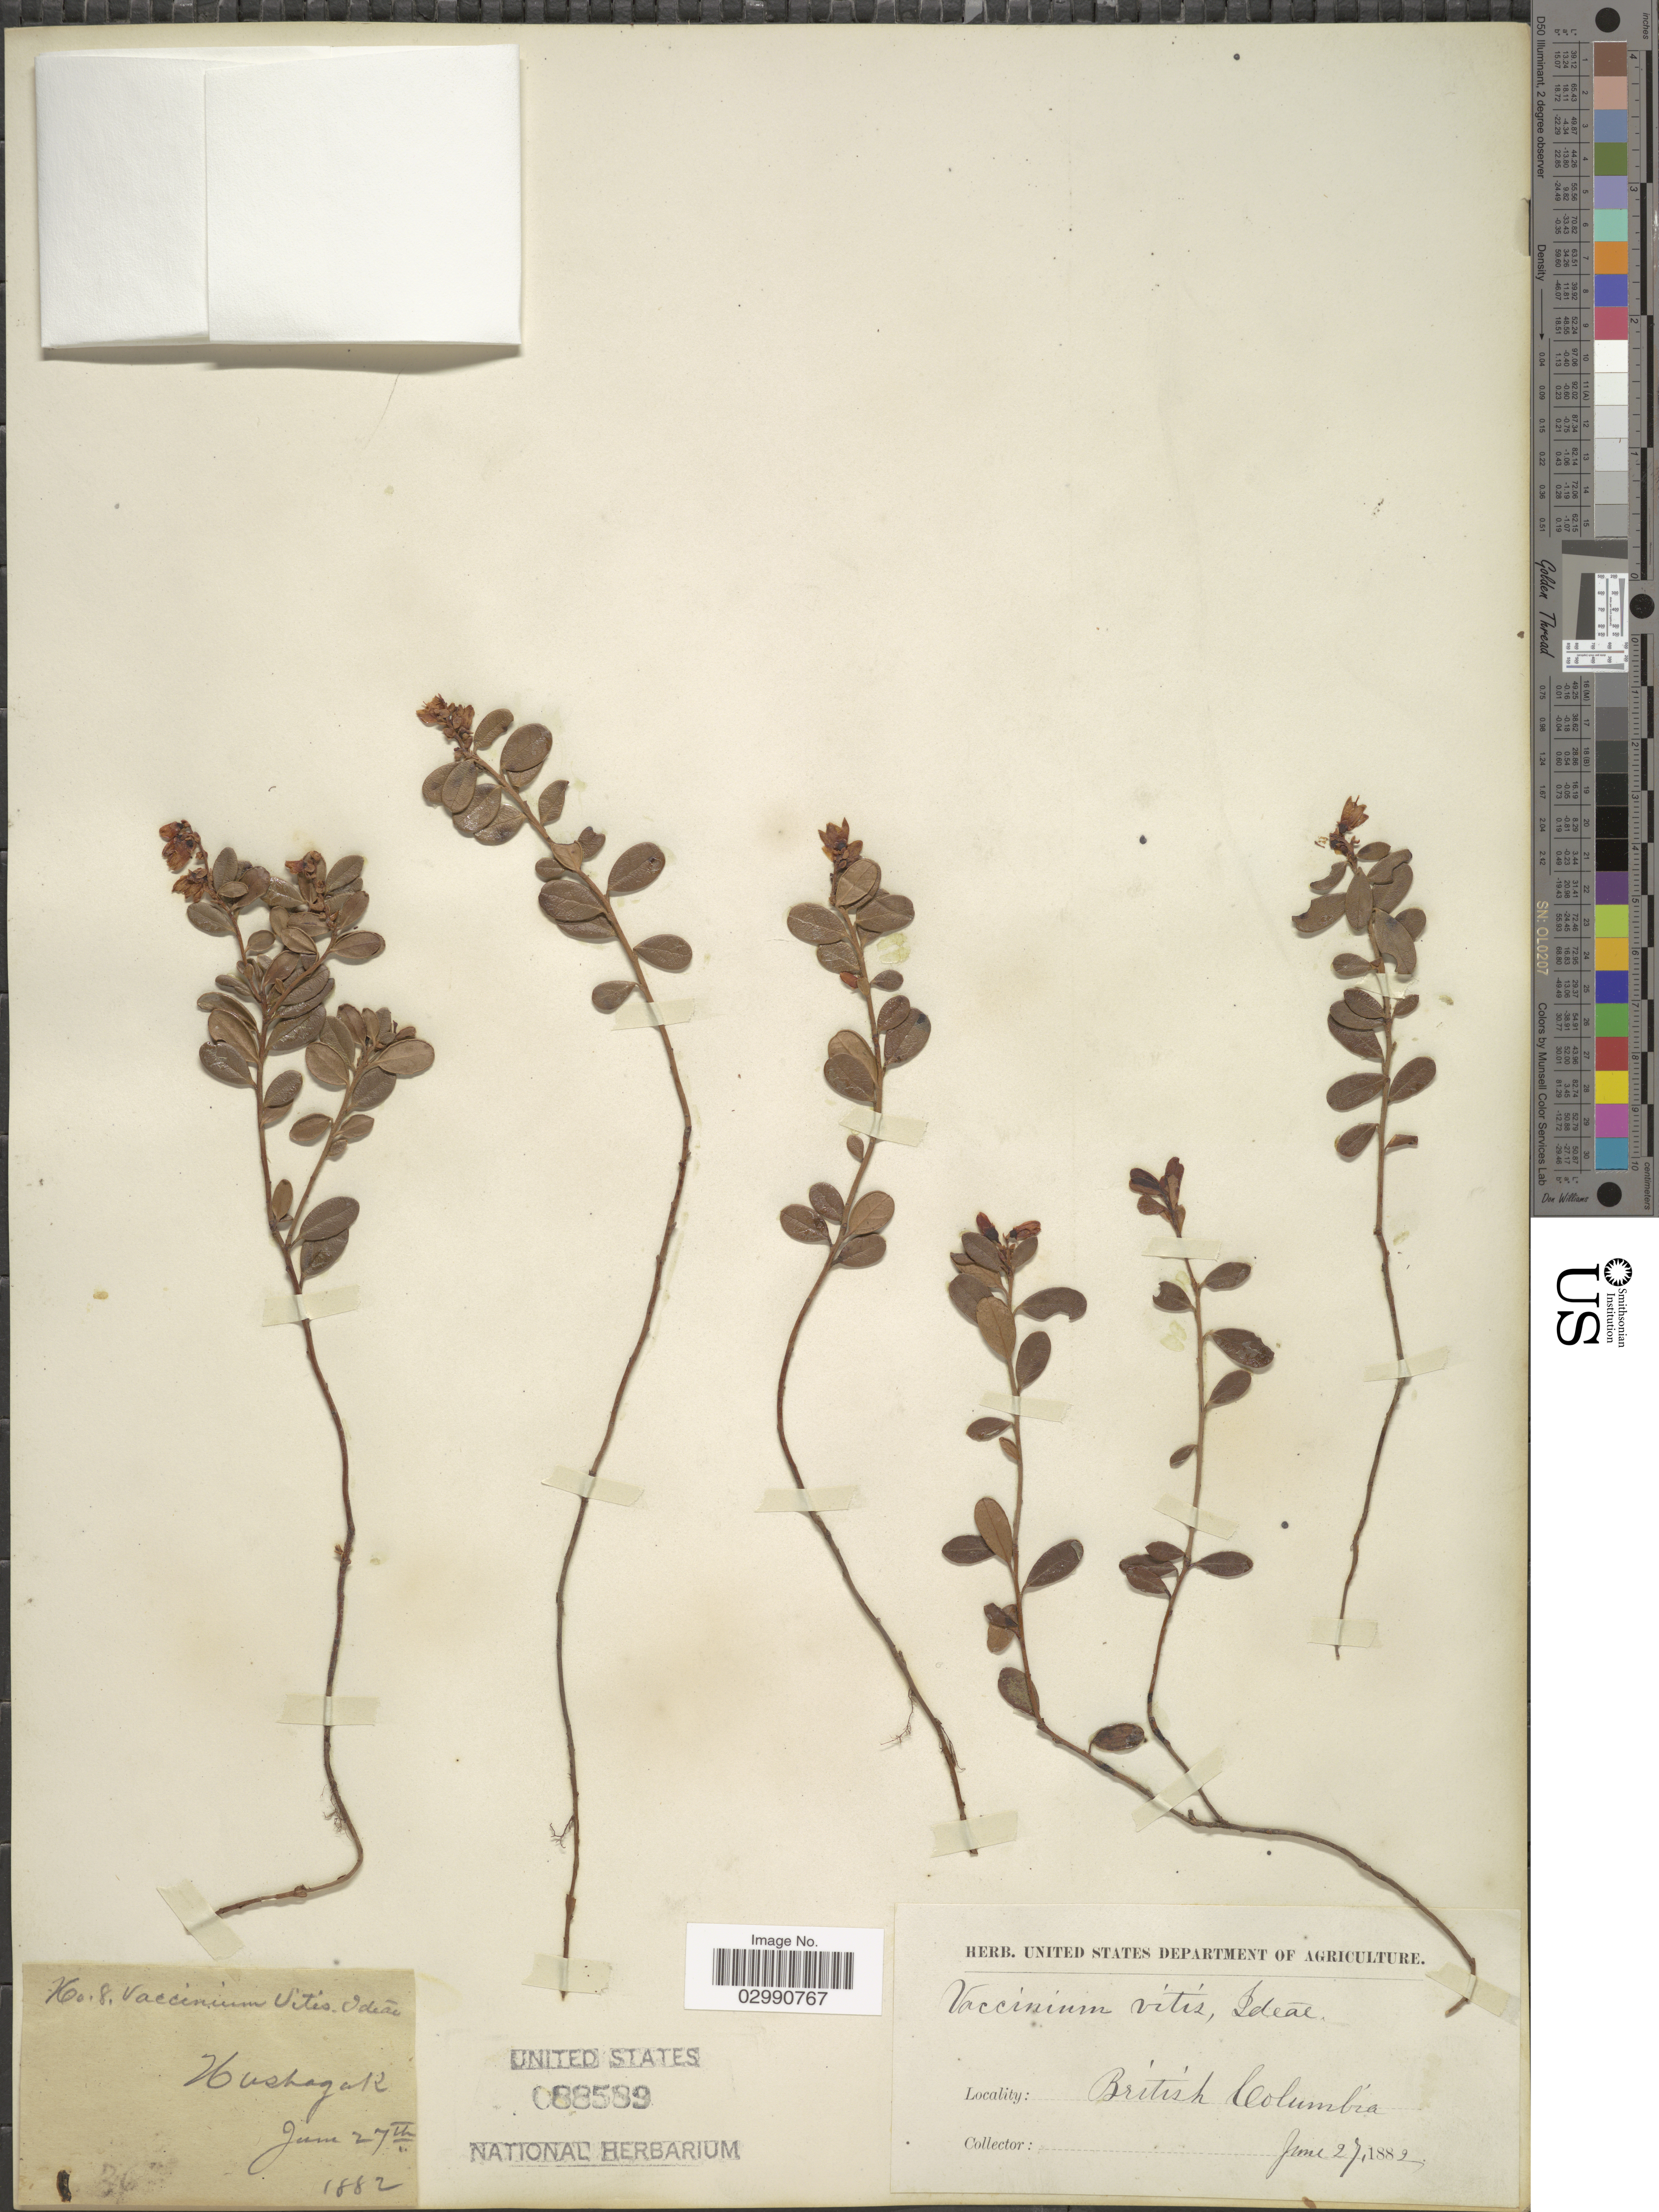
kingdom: Plantae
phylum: Tracheophyta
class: Magnoliopsida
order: Ericales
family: Ericaceae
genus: Vaccinium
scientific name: Vaccinium vitis-idaea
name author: L.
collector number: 36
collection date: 1882-06-27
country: Canada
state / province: British Columbia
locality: Hushakag.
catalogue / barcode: US 88589